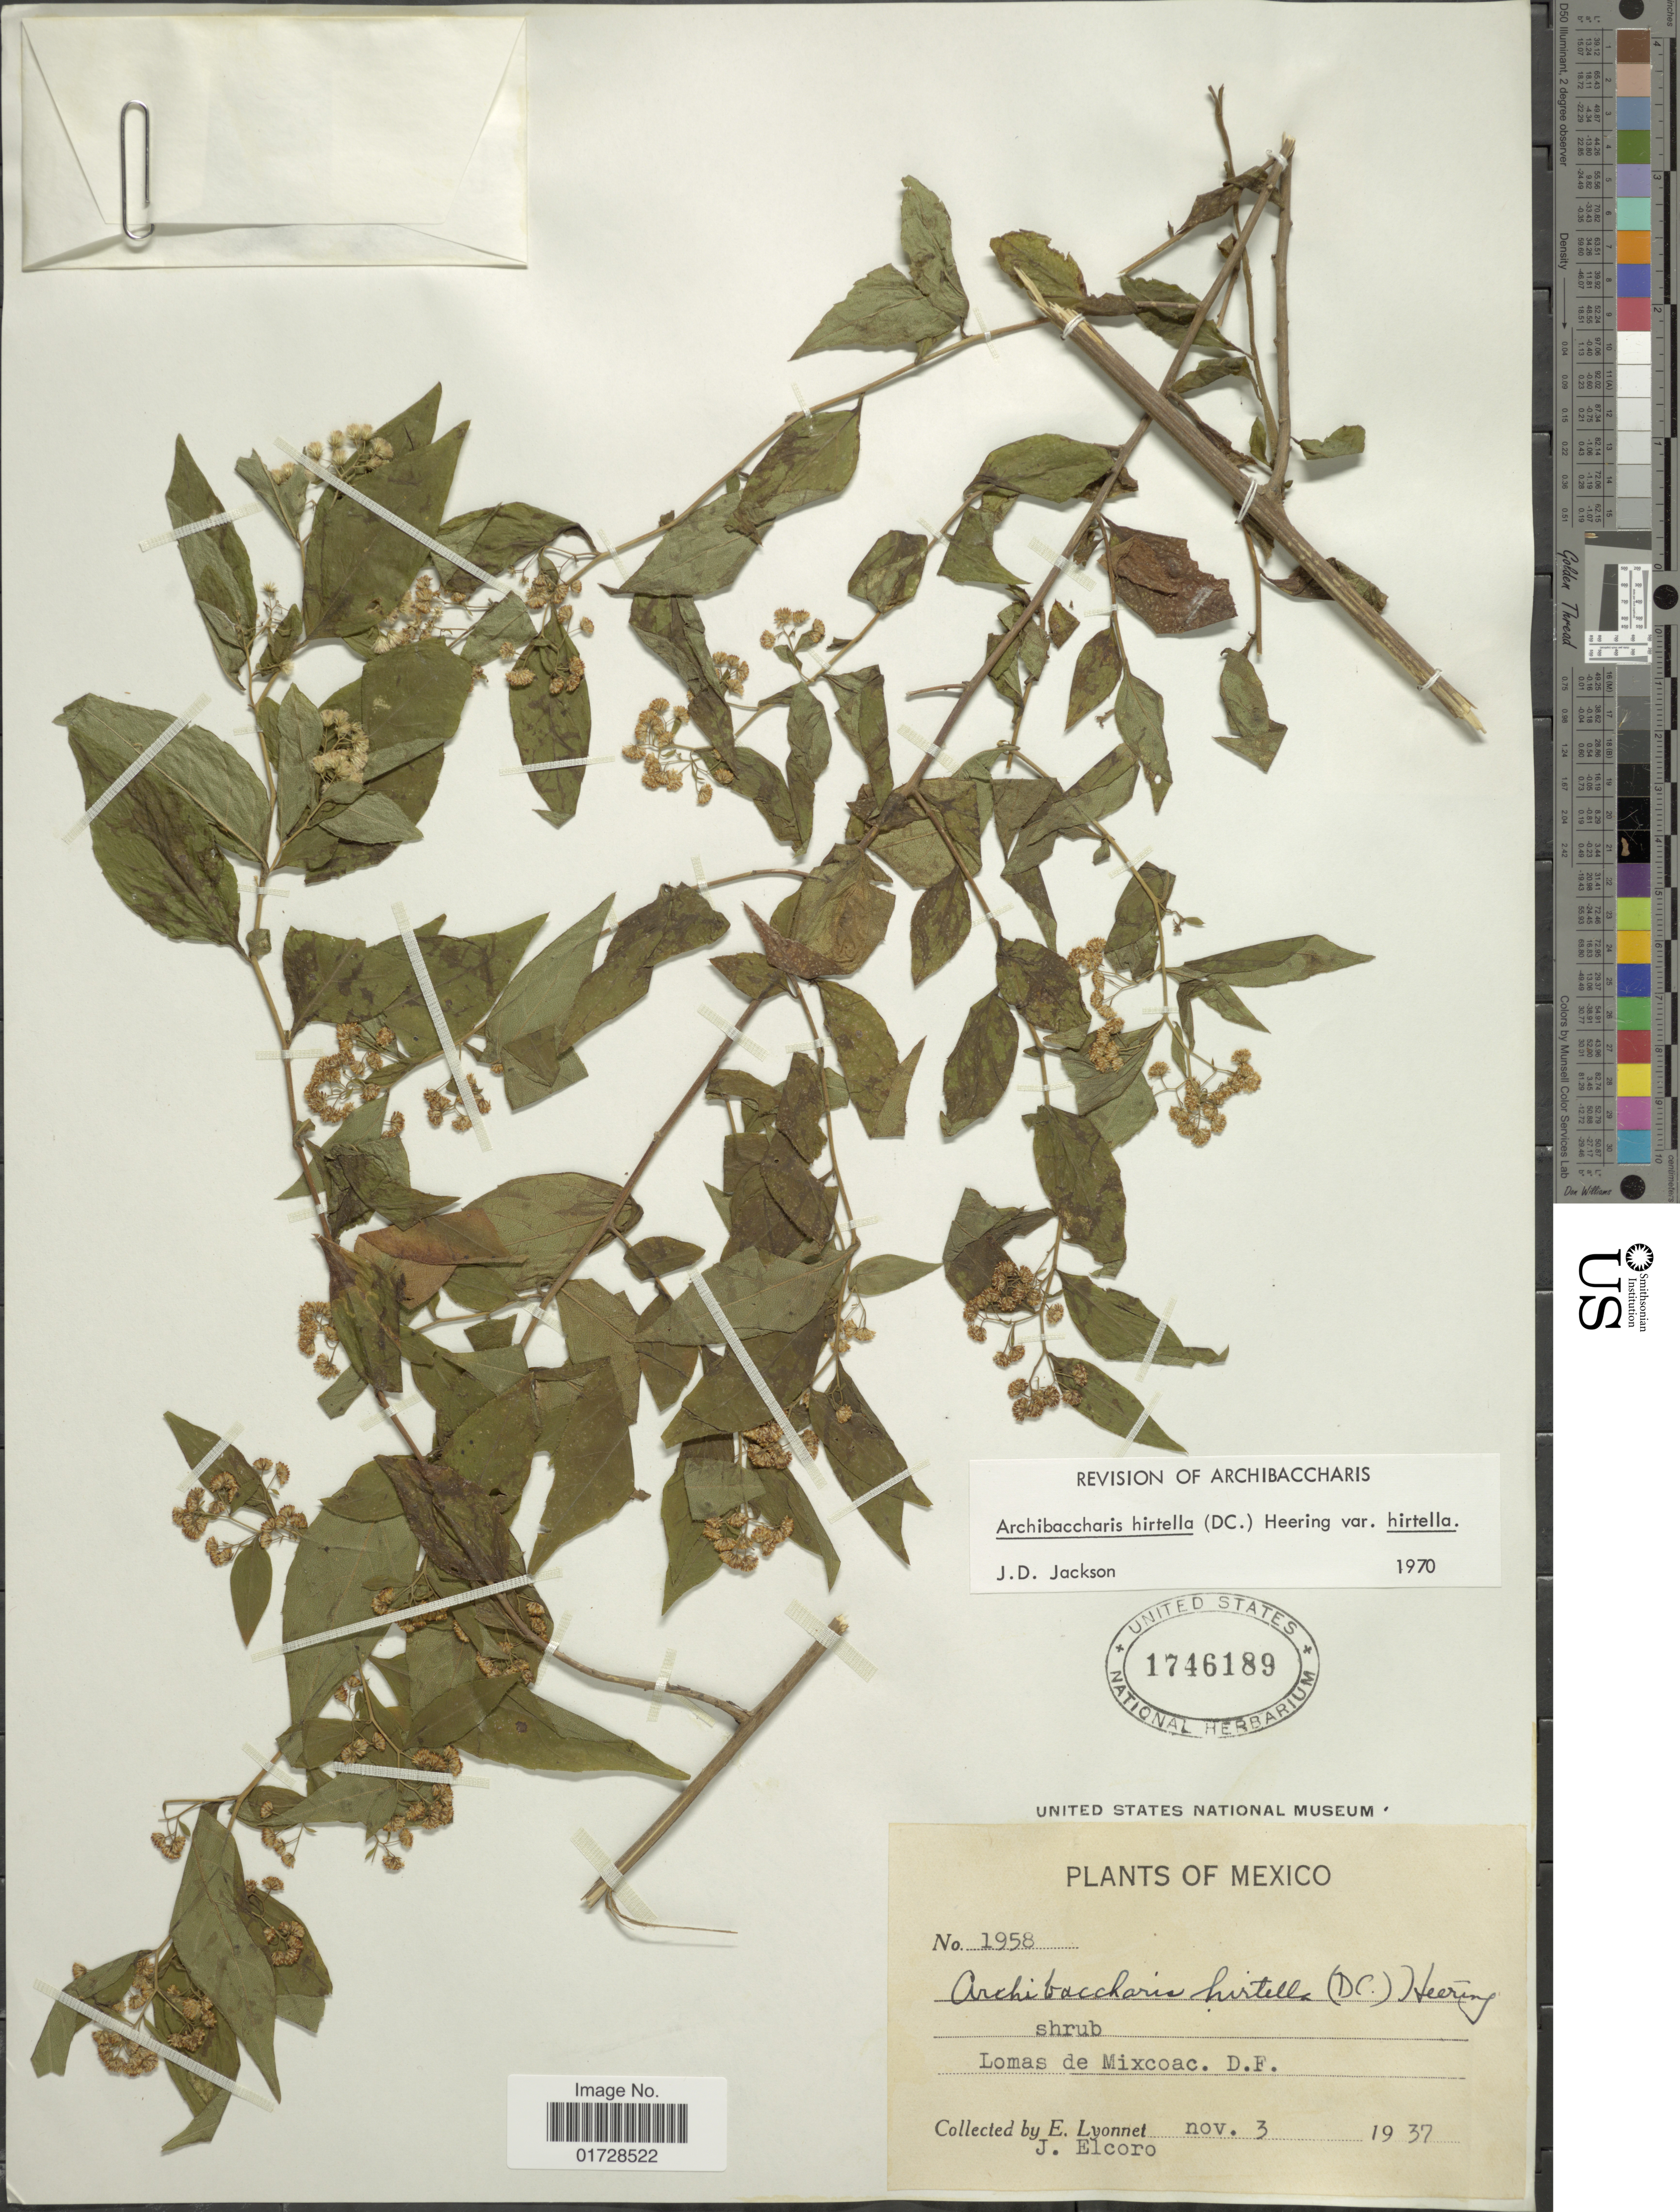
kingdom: Plantae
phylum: Tracheophyta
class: Magnoliopsida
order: Asterales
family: Asteraceae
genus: Archibaccharis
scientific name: Archibaccharis hirtella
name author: (DC.) Heering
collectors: E. Lyonnet & J. Elcoro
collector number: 1958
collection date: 1937-11-03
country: Mexico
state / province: Distrito Federal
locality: Lomas de Mixcoac., D. F.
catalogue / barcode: US 1746189